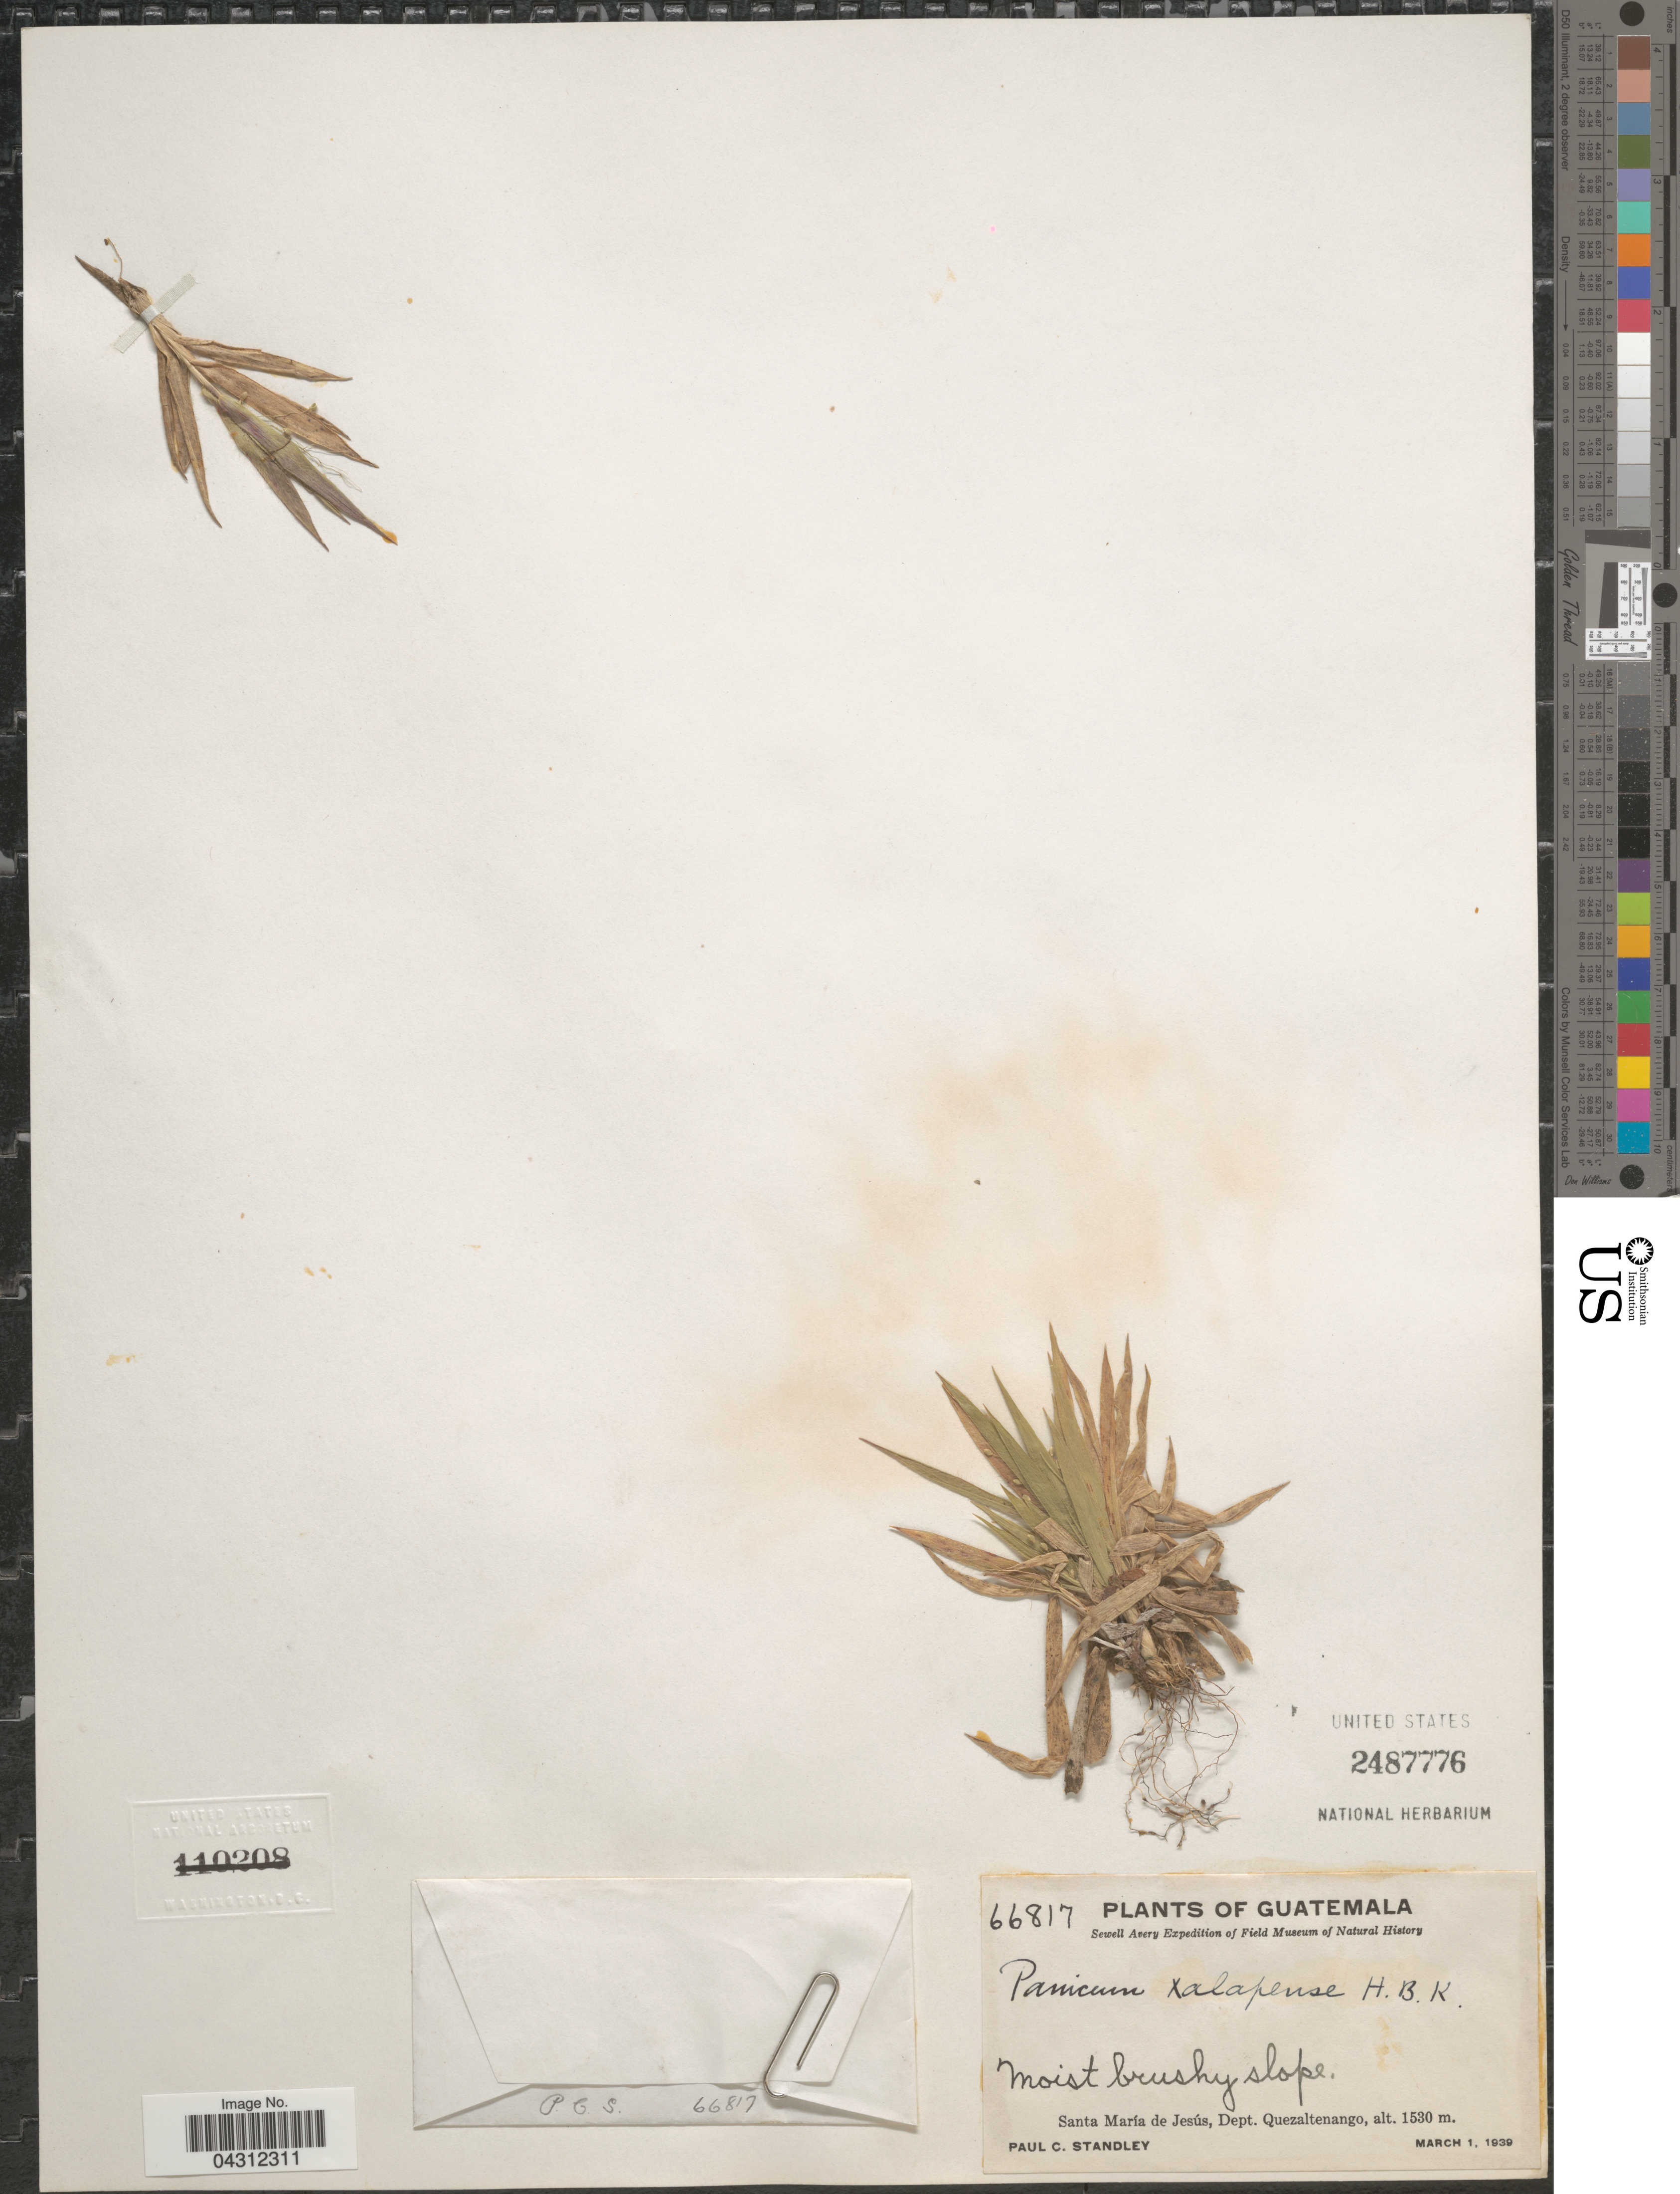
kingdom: Plantae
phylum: Tracheophyta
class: Liliopsida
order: Poales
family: Poaceae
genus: Dichanthelium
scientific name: Dichanthelium laxiflorum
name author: (Lam.) Gould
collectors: P. C. Standley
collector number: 66817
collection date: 1939-03-01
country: Guatemala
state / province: Quetzaltenango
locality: Sewell Avery Expedition. Santa María de Jesús, Dept. Quezaltenango.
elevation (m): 1530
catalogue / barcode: US 2487776